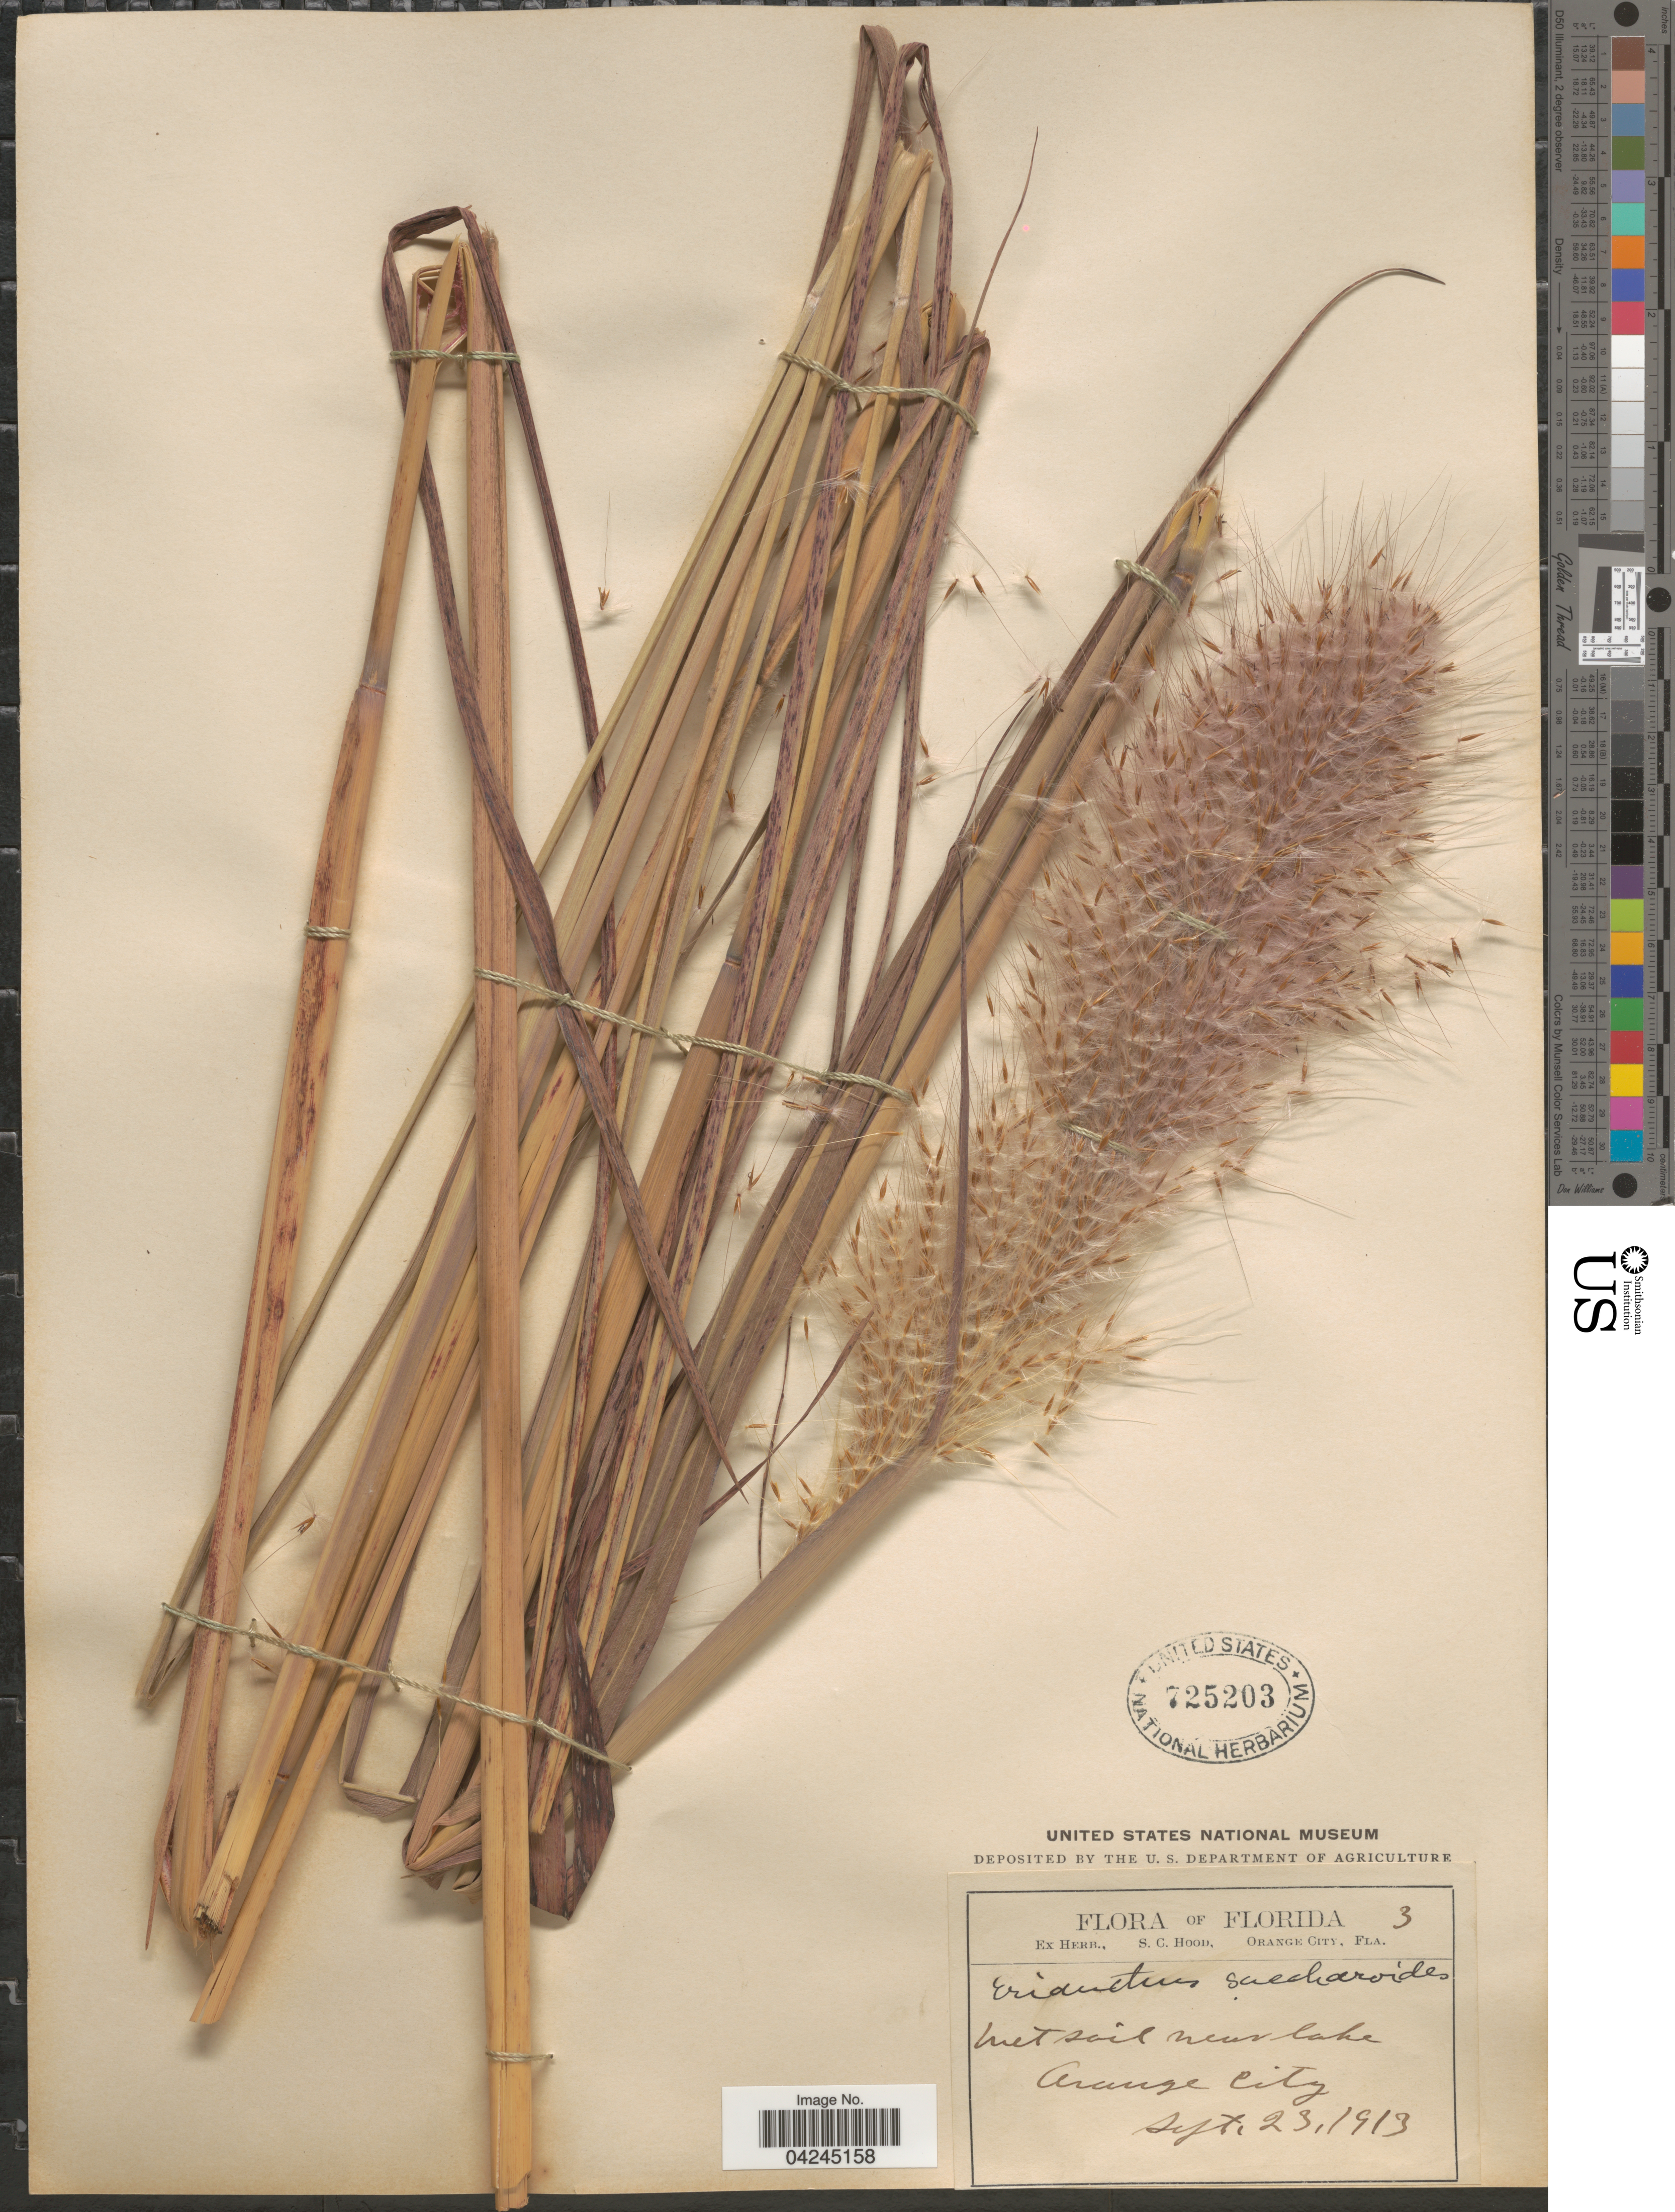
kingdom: Plantae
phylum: Tracheophyta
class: Liliopsida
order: Poales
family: Poaceae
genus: Erianthus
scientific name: Erianthus giganteus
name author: (Walter) P. Beauv.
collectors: Ex herb. S. C. Hood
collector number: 3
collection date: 1913-09-23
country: United States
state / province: Florida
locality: Wet soil near lake Orange City.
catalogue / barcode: US 725203